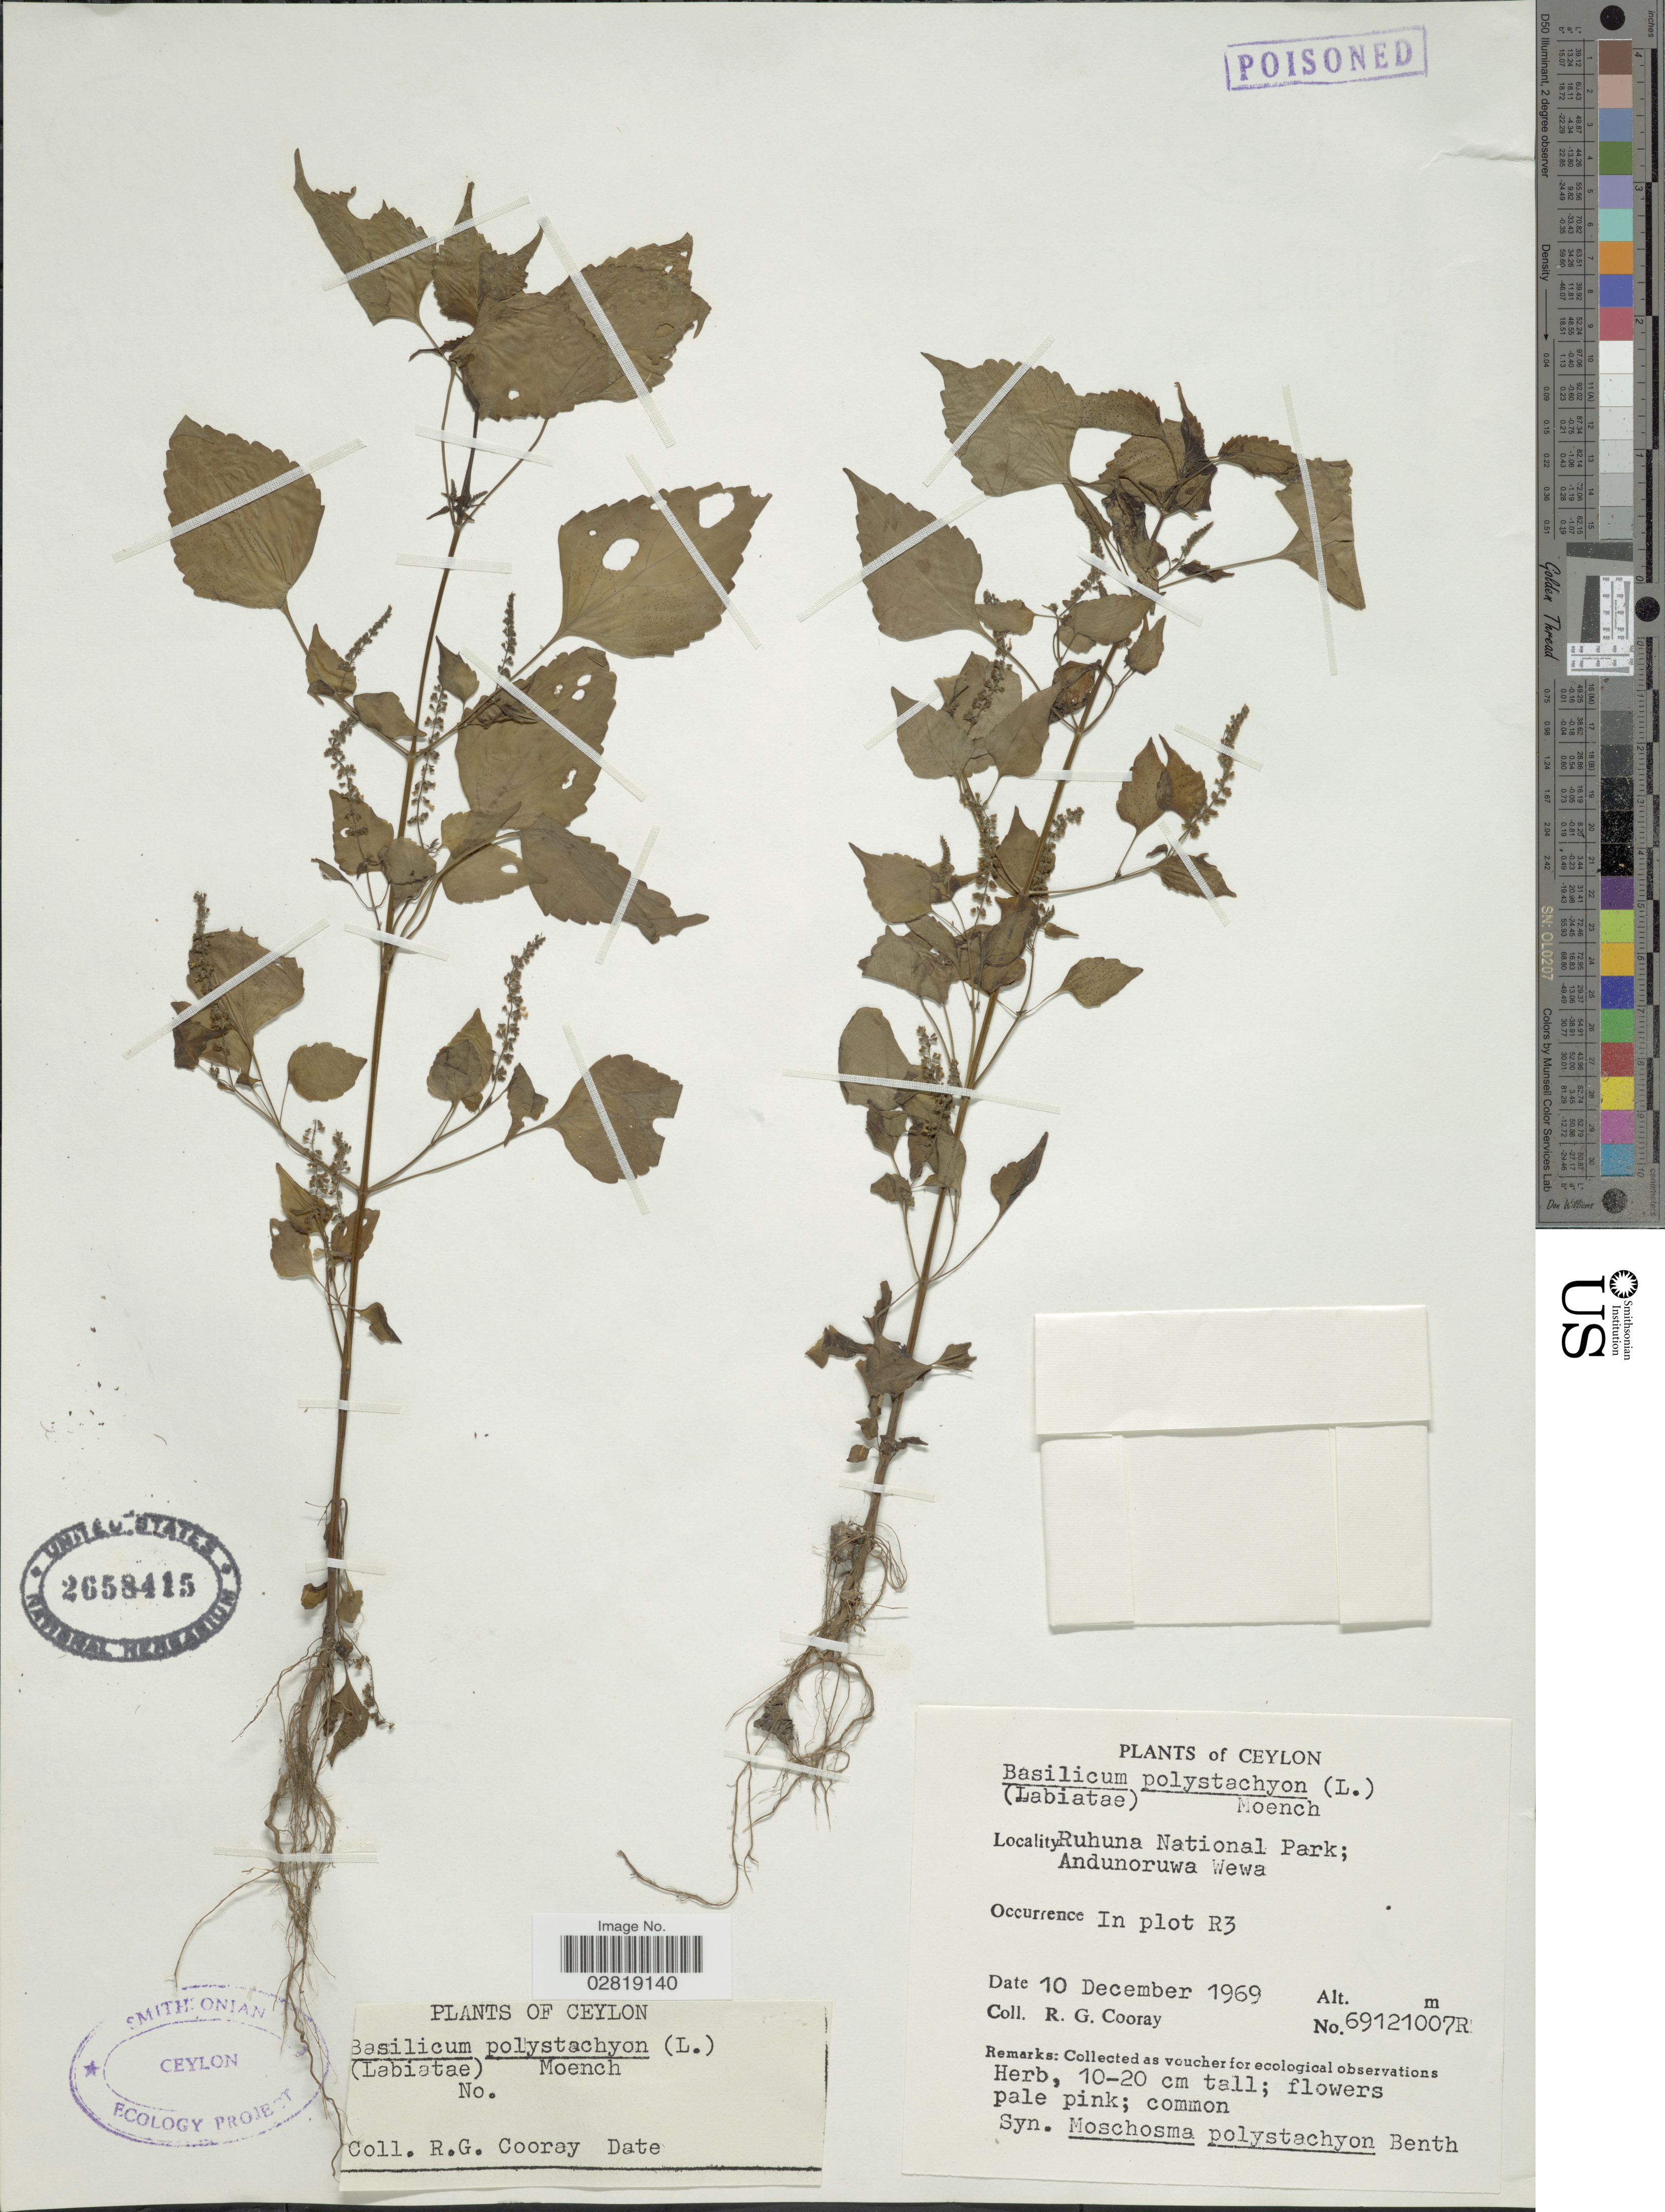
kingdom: Plantae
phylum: Tracheophyta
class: Magnoliopsida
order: Lamiales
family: Lamiaceae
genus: Basilicum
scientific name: Basilicum polystachyon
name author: (L.) Moench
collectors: R. Cooray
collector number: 69121007R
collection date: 1969-12-10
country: Sri Lanka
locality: Ceylon. Ruhuna National Park; Andunoruwa Wewa. In plot R3.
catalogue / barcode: US 2658415